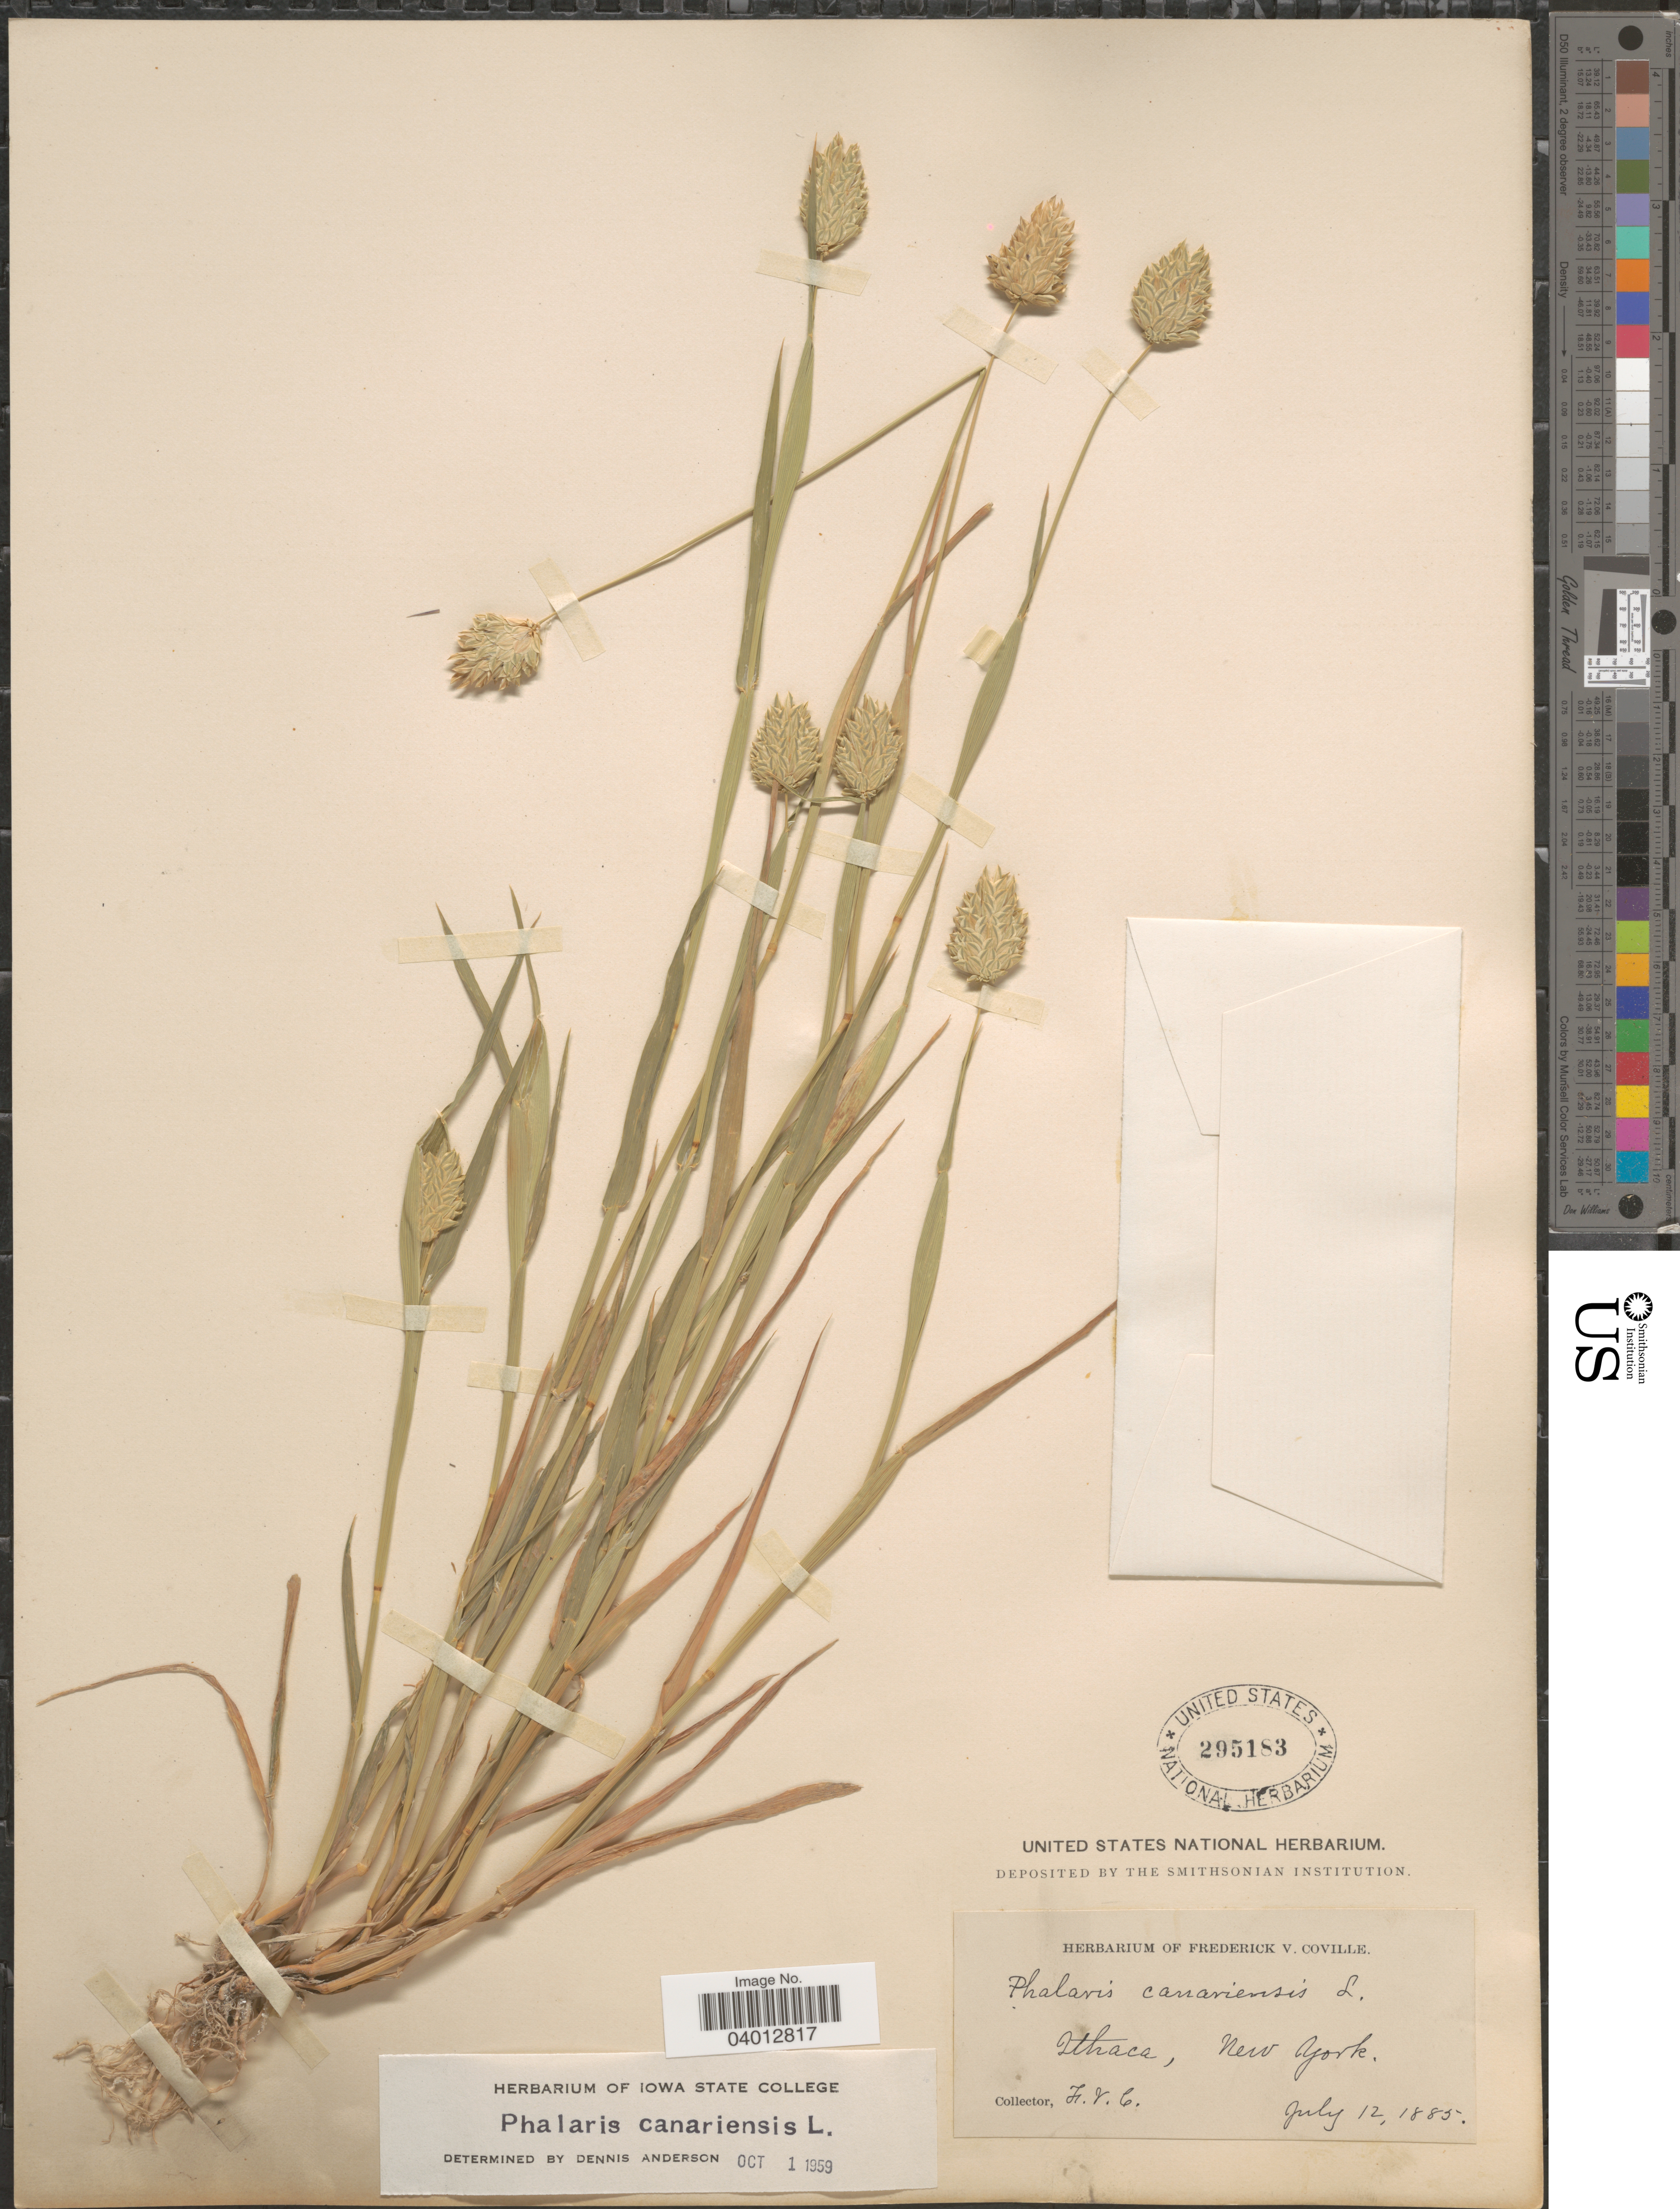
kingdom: Plantae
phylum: Tracheophyta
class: Liliopsida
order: Poales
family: Poaceae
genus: Phalaris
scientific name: Phalaris canariensis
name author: L.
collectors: F. V. Coville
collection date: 1885-07-12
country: United States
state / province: New York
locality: Ithaca.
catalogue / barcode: US 295183